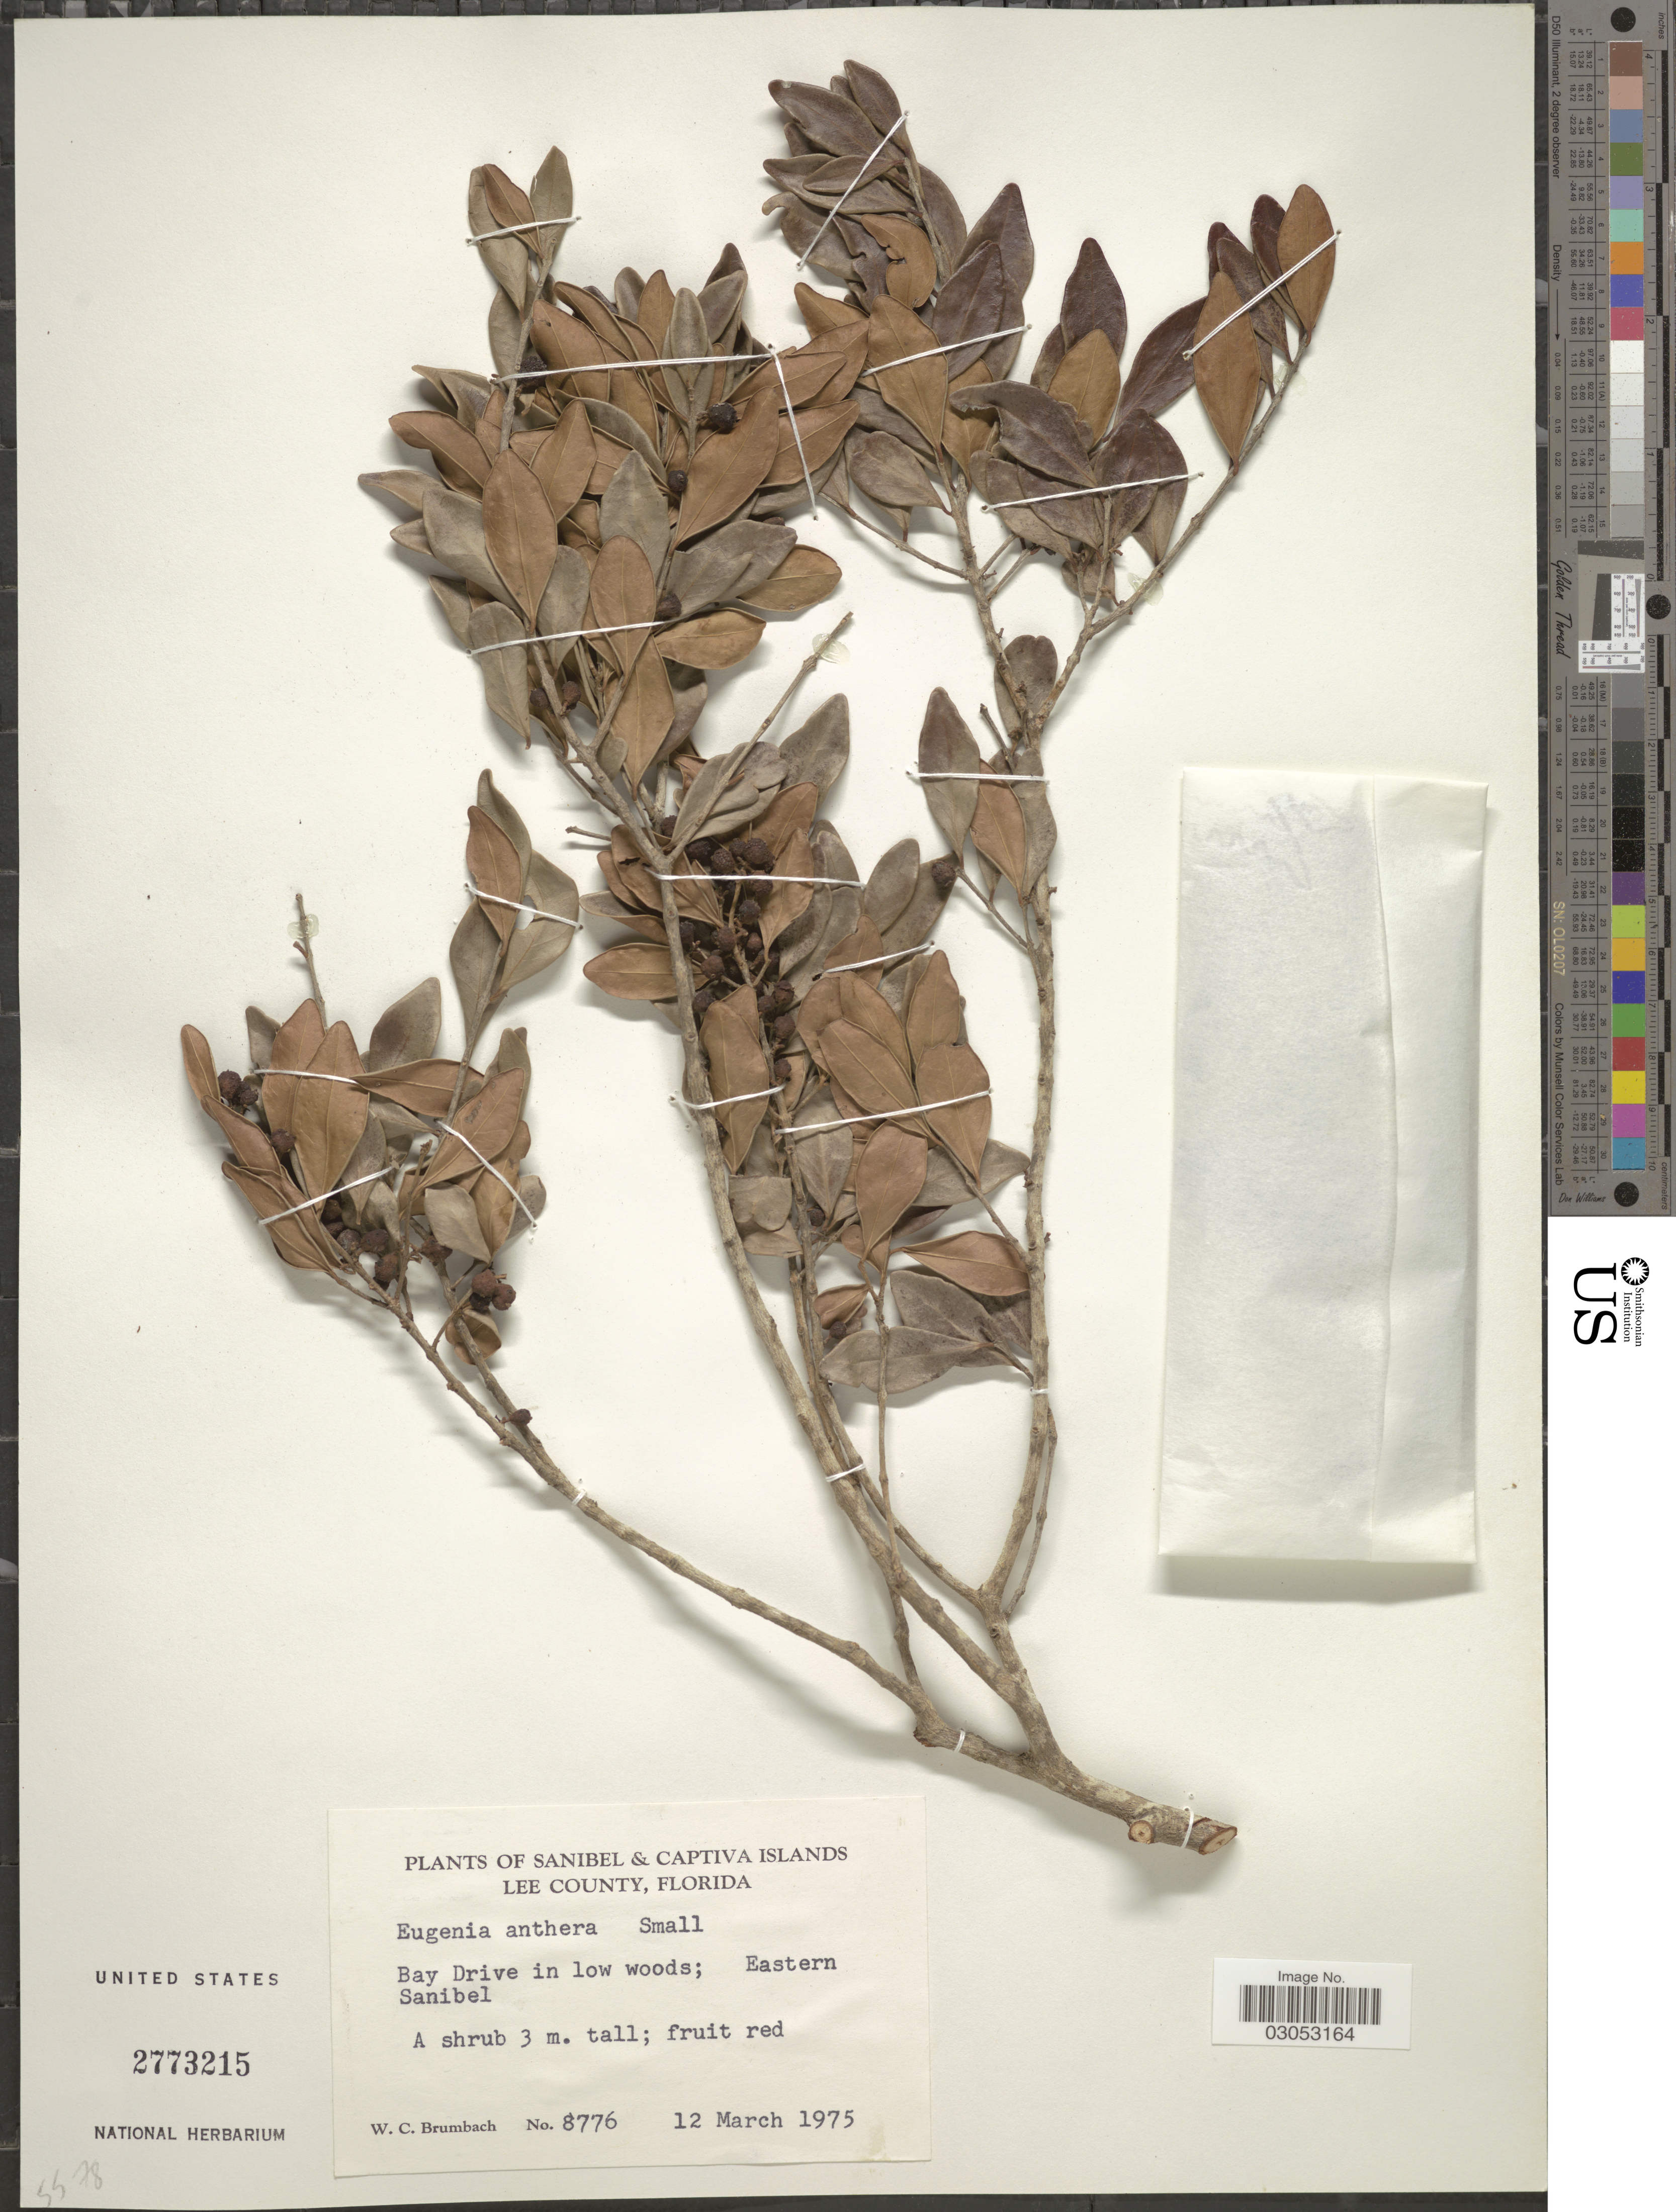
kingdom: Plantae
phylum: Tracheophyta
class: Magnoliopsida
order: Myrtales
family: Myrtaceae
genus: Eugenia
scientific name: Eugenia axillaris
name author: (Sw.) Willd.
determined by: Strong, Mark T., (BOT), Smithsonian Institution - National Museum of Natural History (UNITED STATES)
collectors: W. C. Brumbach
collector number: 8776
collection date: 1975-03-12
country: United States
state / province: Florida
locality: Sanibel & Captiva Islands, Bay Drive in low woods; Eastern Sanibel.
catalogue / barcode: US 2773215